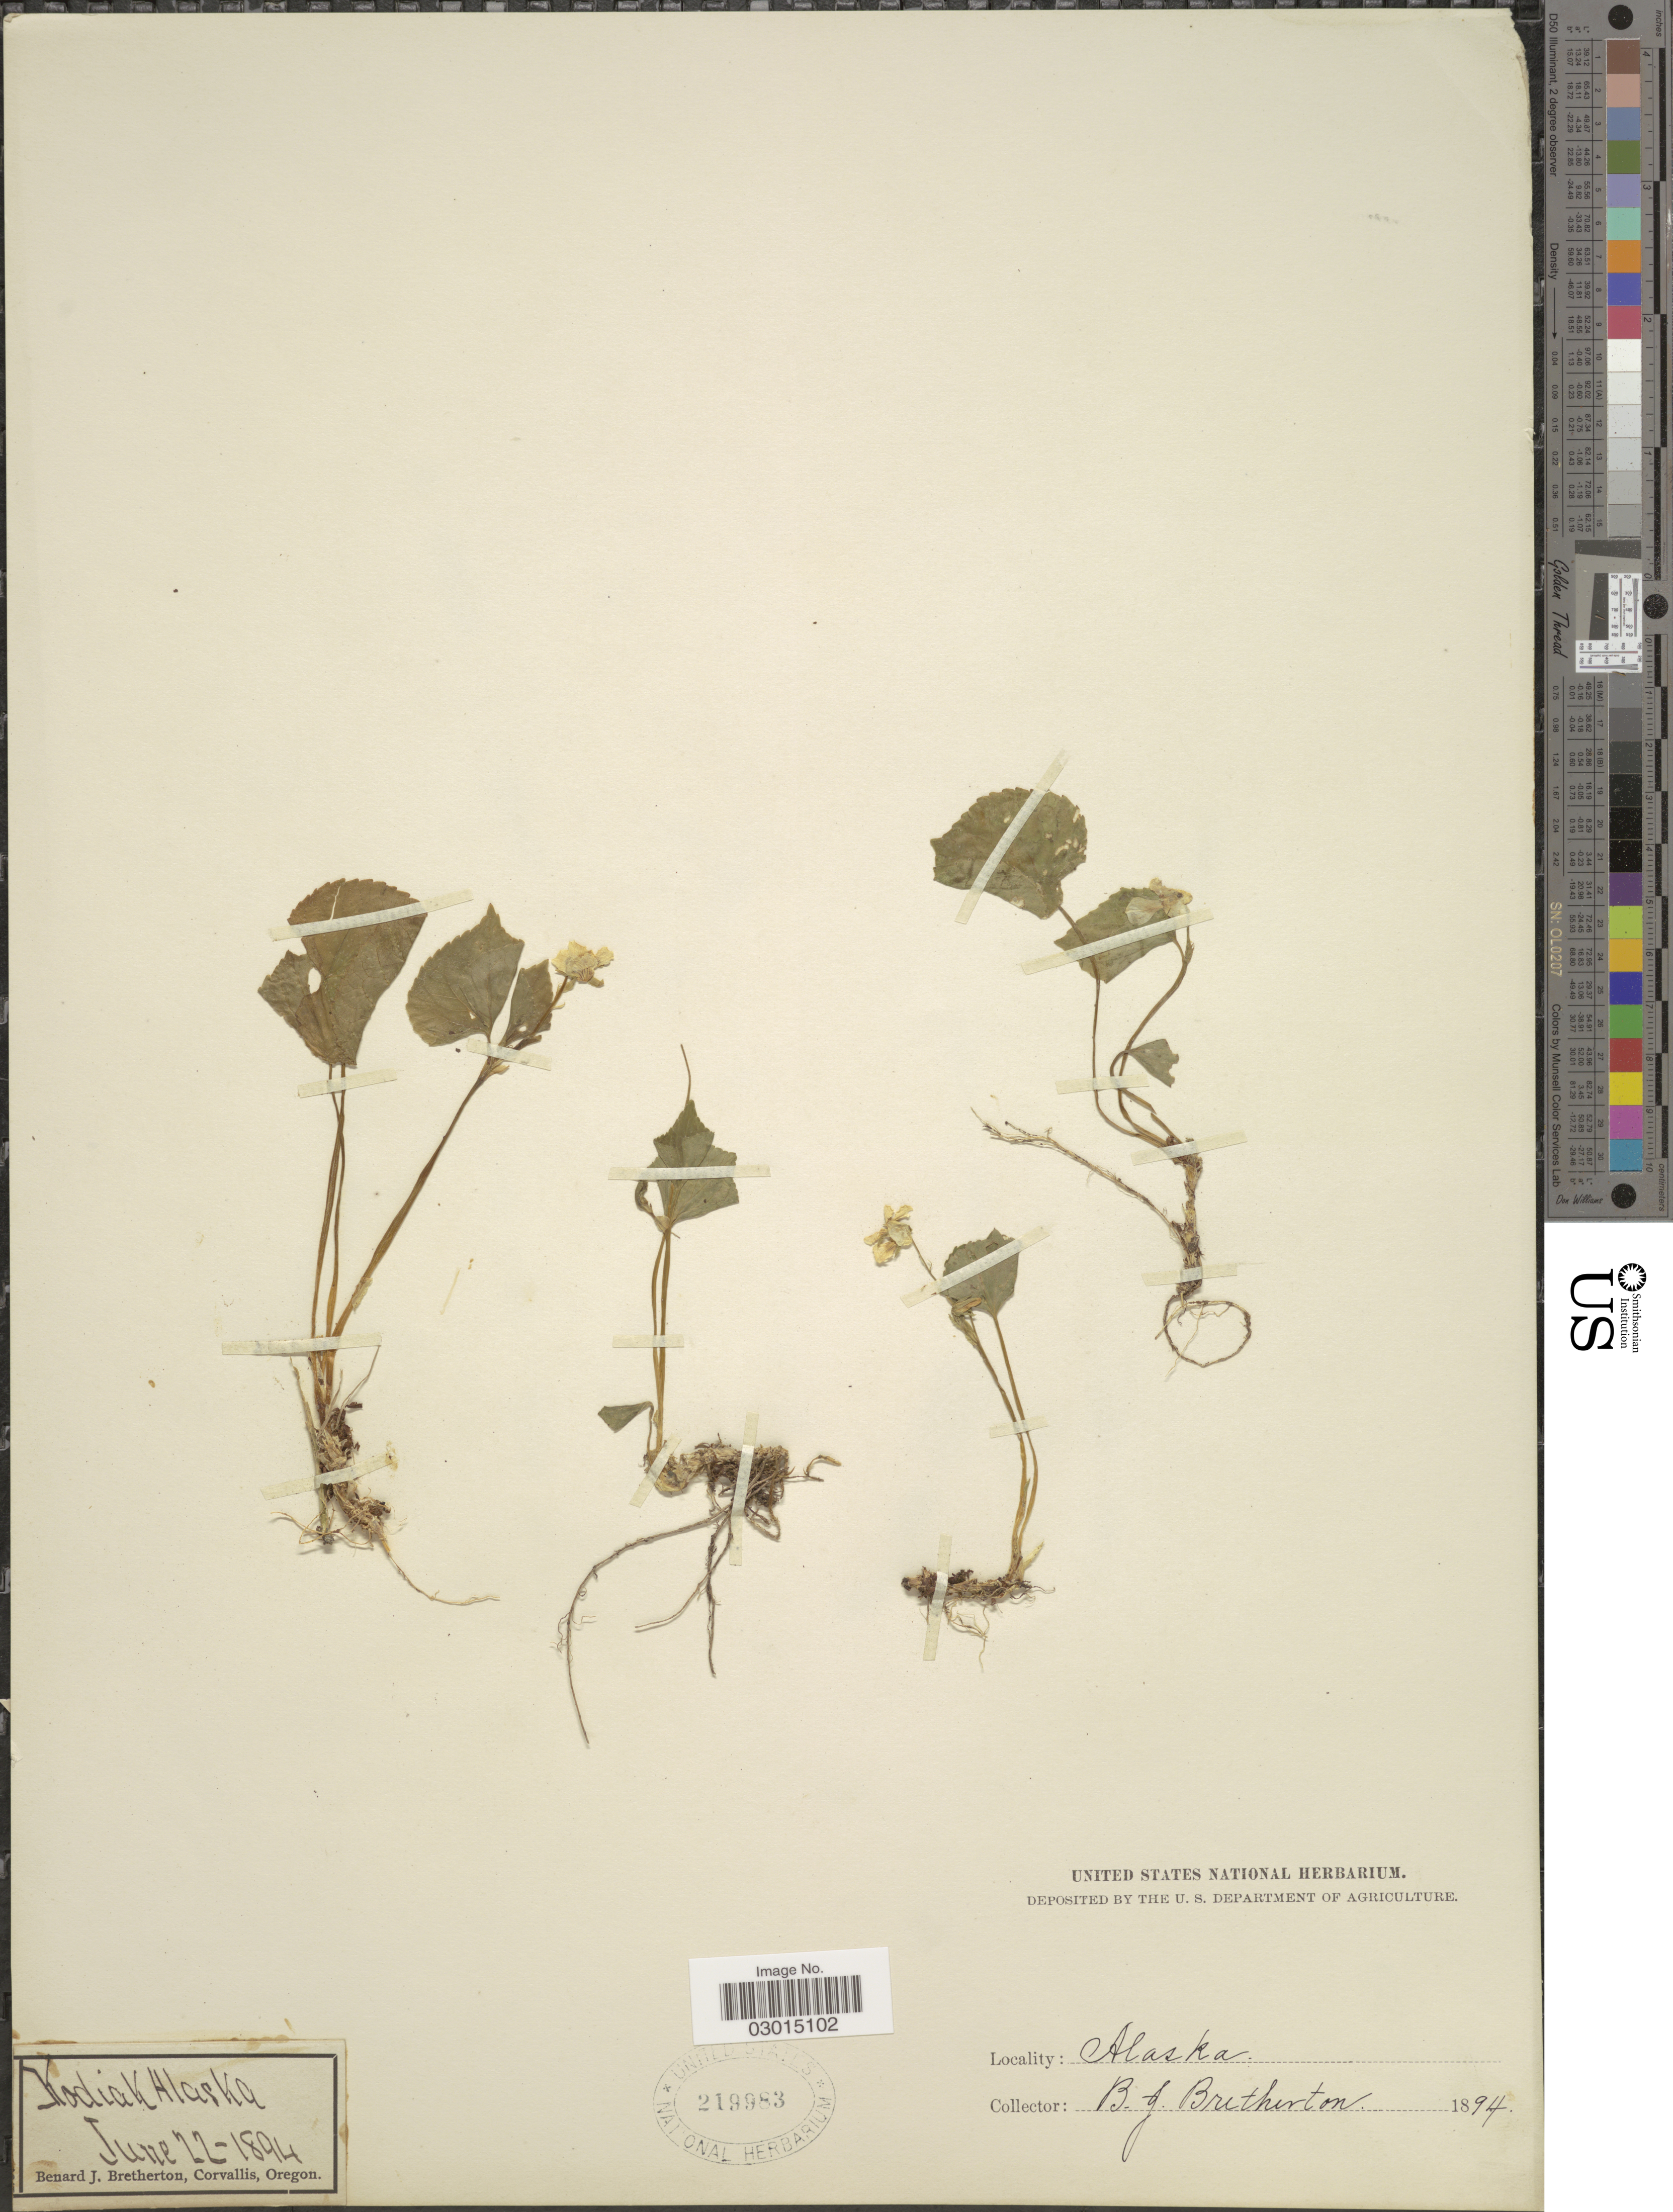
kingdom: Plantae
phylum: Tracheophyta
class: Magnoliopsida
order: Malpighiales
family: Violaceae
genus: Viola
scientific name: Viola glabella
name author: Nutt.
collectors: B. Bretherton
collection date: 1894-06-22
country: United States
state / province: Alaska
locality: Kodiak, Alaska.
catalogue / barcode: US 219983